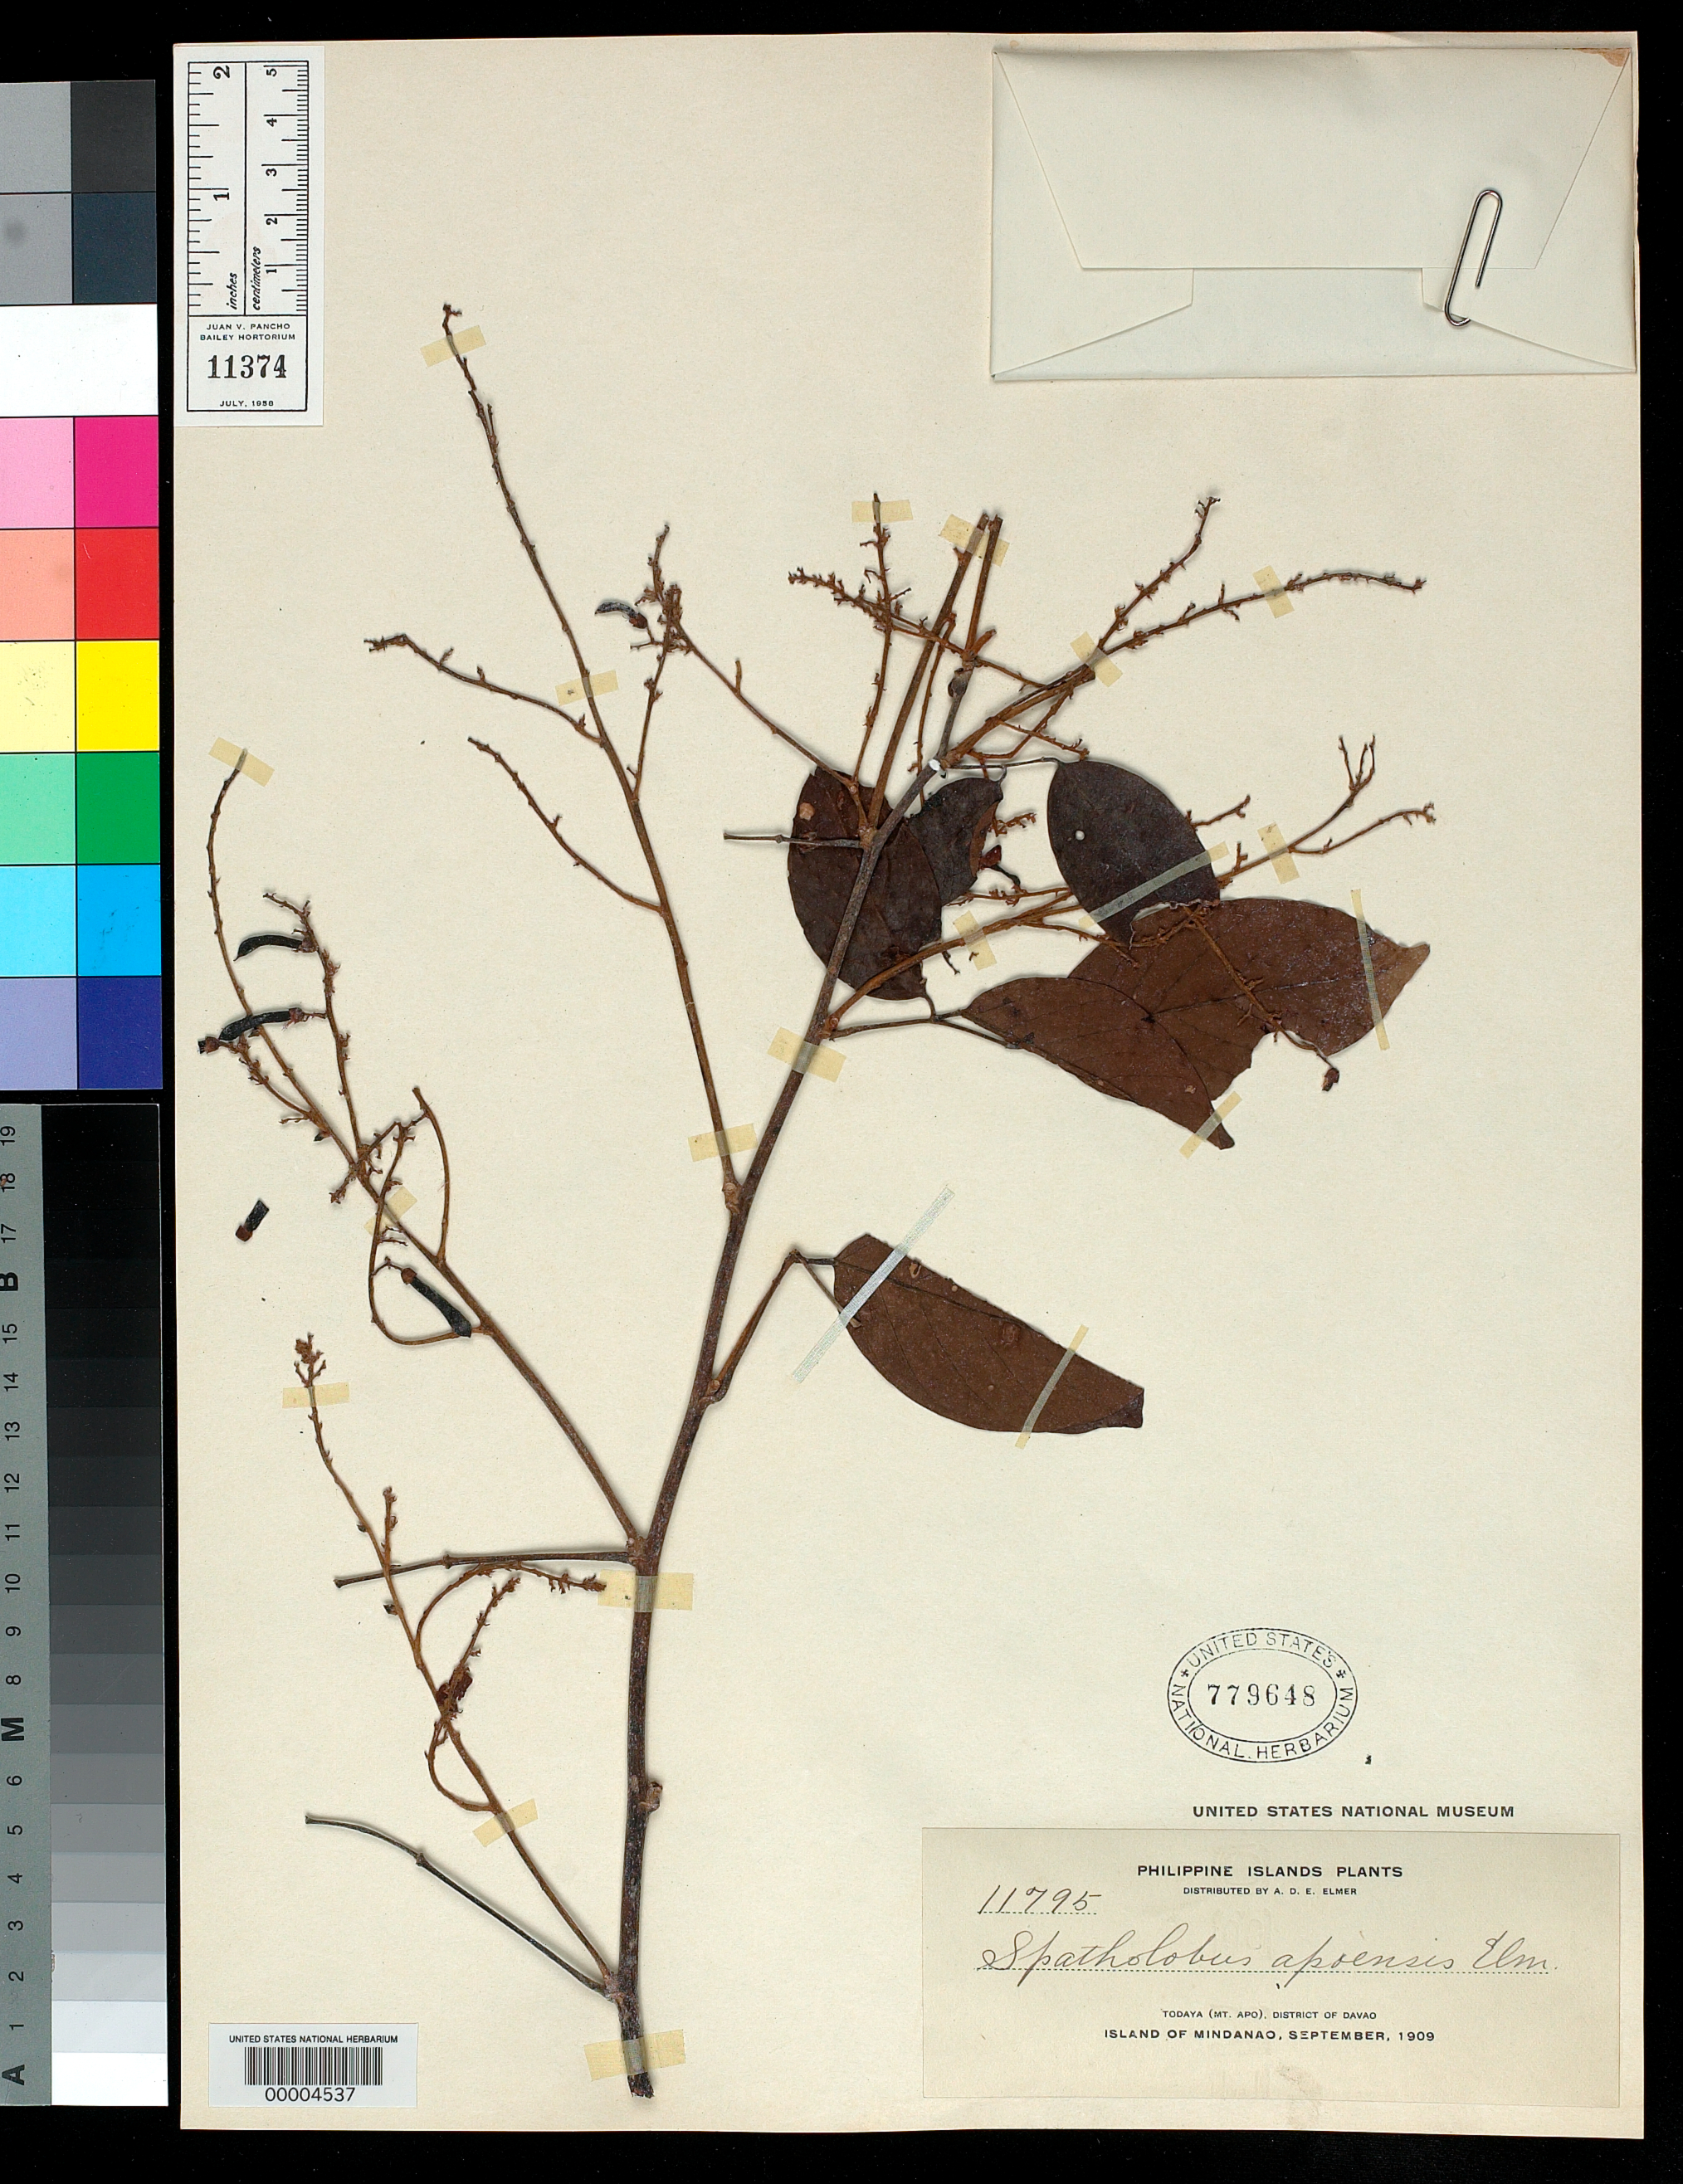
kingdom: Plantae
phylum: Tracheophyta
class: Magnoliopsida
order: Fabales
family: Fabaceae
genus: Spatholobus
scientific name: Spatholobus apoensis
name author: Elmer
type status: Isotype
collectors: A. D. E. Elmer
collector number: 11795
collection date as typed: Sep 1909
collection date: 1909-09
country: Philippines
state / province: Davao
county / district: Davao del Sur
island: Mindanao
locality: Todaya, Mt. Apo.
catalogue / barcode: US 779648